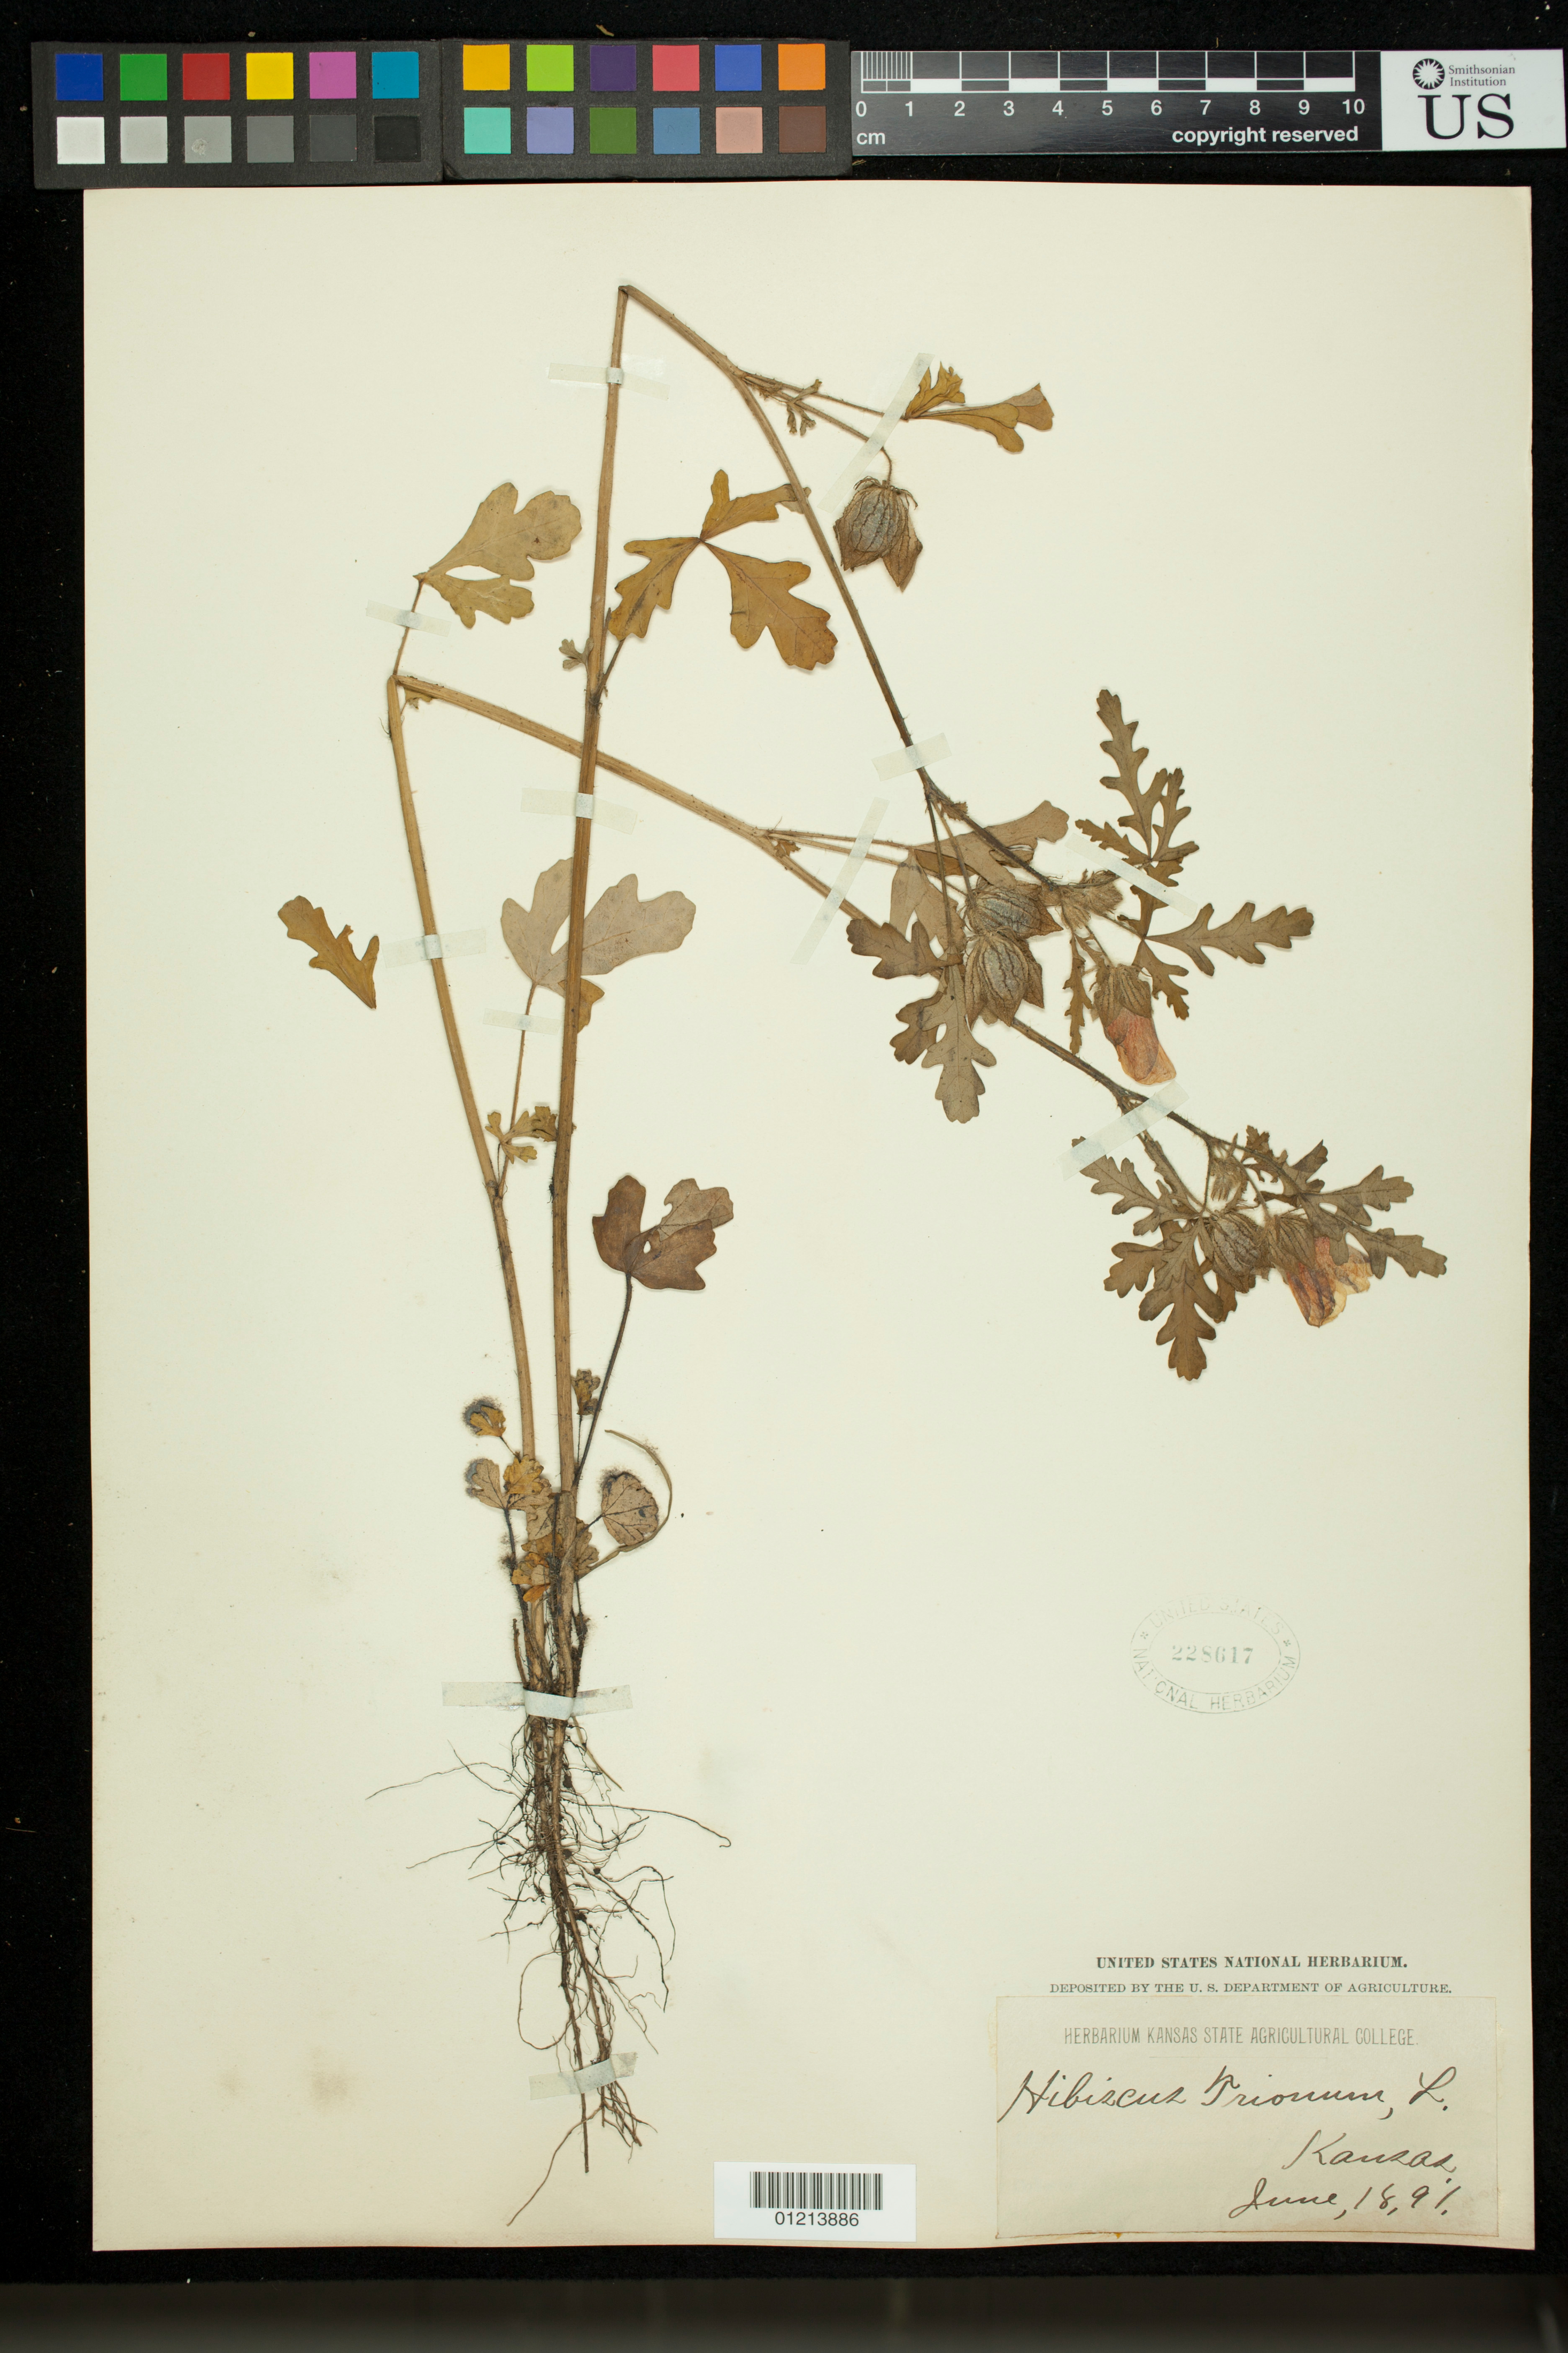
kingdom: Plantae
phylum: Tracheophyta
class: Magnoliopsida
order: Malvales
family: Malvaceae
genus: Hibiscus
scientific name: Hibiscus trionum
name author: L.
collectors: ex herb. Kansas State Agricultural College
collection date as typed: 18 Jun 1891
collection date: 1891-06-18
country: United States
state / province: Kansas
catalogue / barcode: US 228617